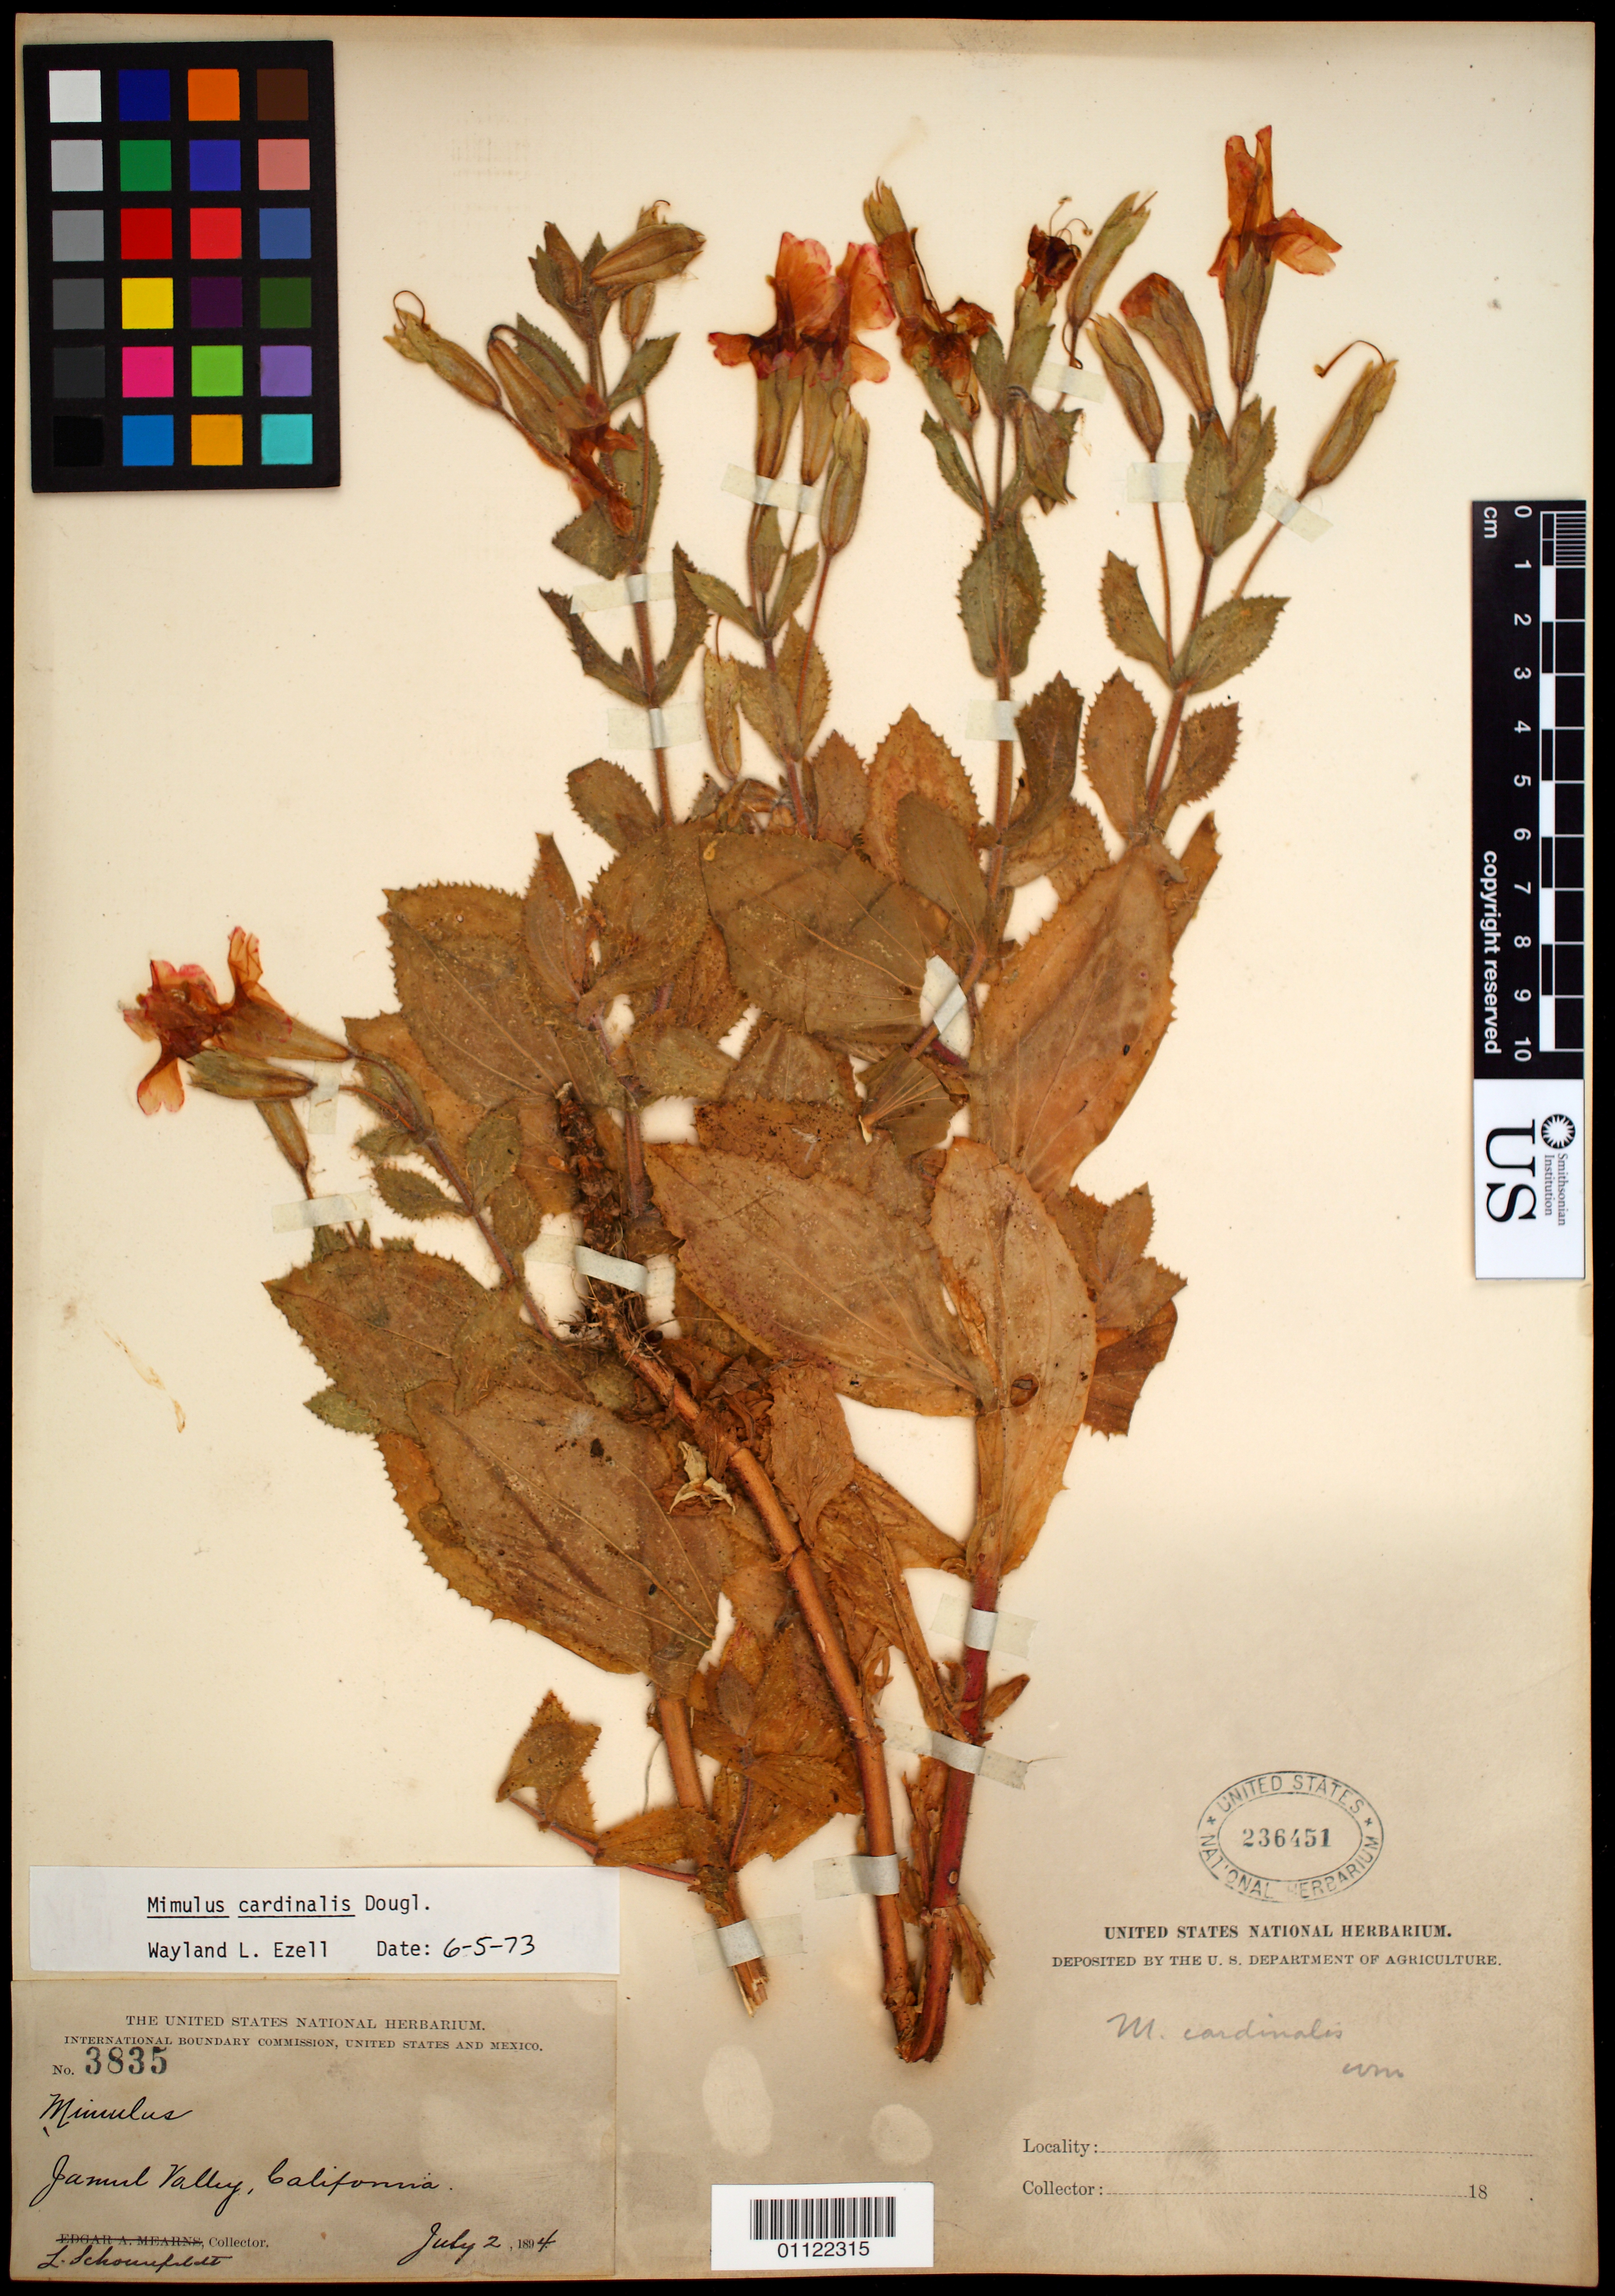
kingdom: Plantae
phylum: Tracheophyta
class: Magnoliopsida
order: Lamiales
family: Phrymaceae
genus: Mimulus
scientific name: Mimulus cardinalis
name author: Douglas ex Benth.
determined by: Ezell, Wayland L.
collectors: L. Schounfeldt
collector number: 3835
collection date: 1894-07-02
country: United States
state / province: California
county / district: San Diego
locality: Jamul Valley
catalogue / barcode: US 236451